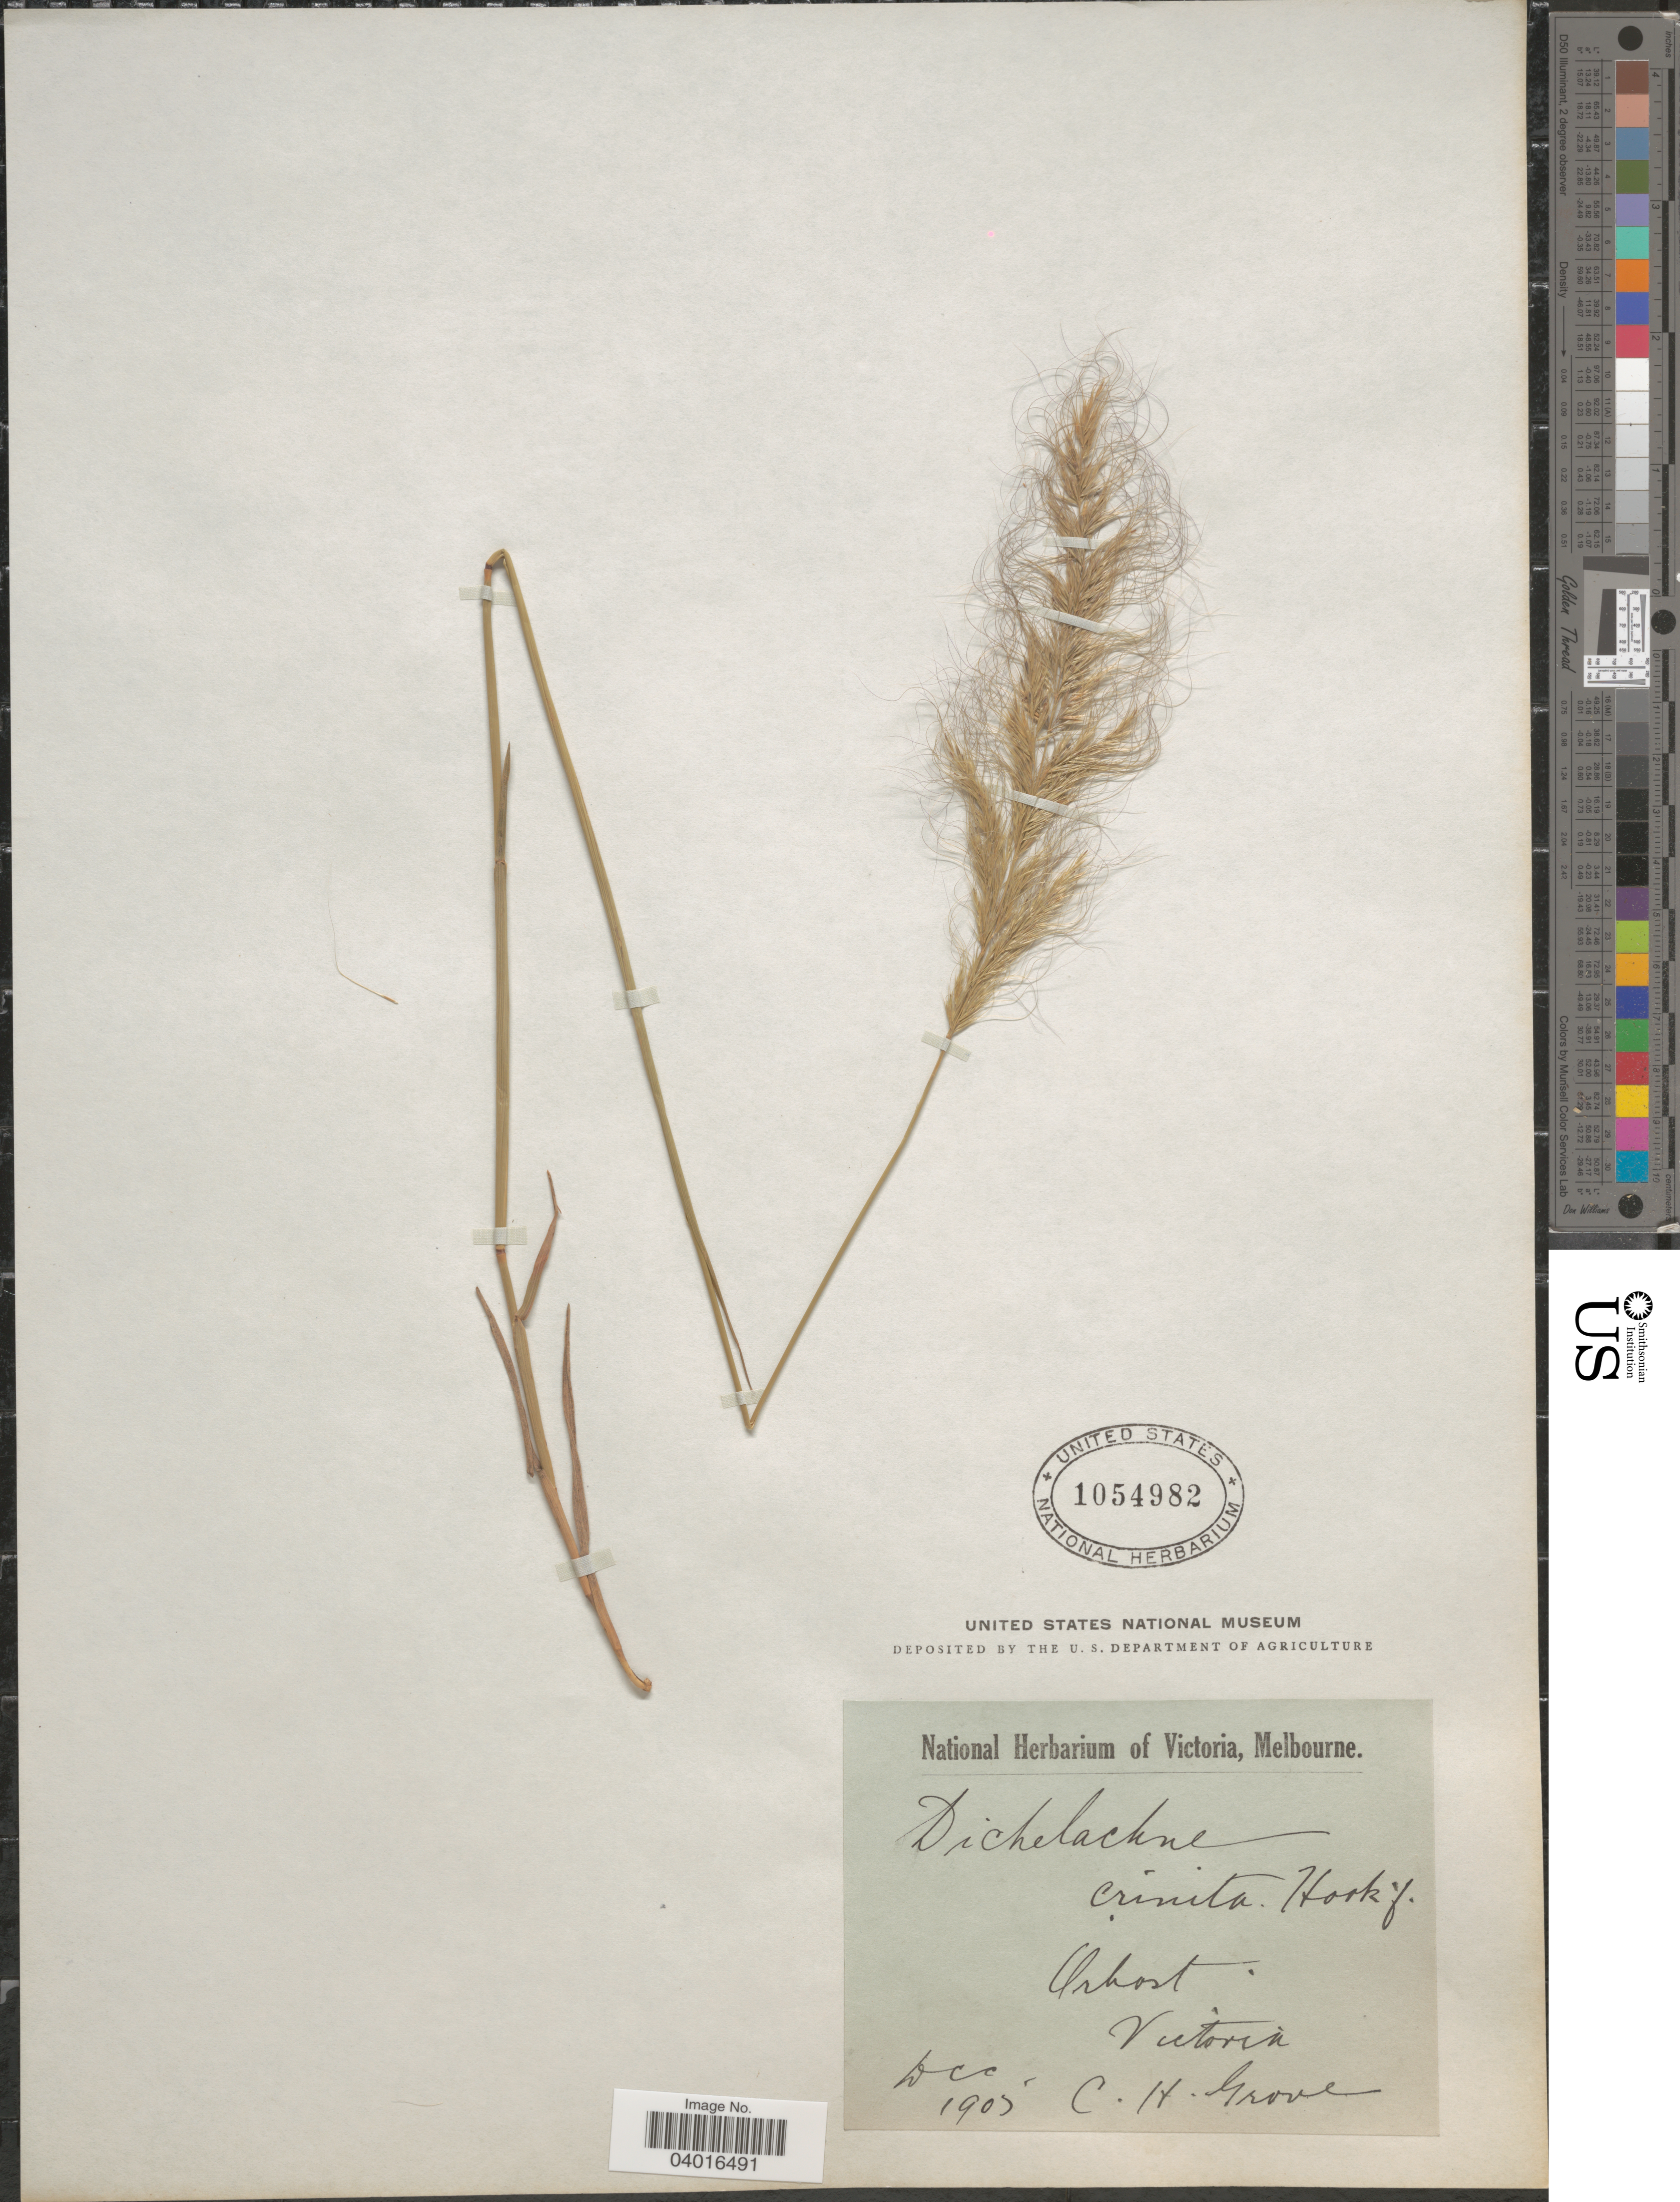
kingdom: Plantae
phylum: Tracheophyta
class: Liliopsida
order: Poales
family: Poaceae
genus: Dichelachne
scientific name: Dichelachne crinita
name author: Hook. f.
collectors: C. Grove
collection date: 1905-12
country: Australia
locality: Orbost. Victoria.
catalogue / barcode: US 1054982